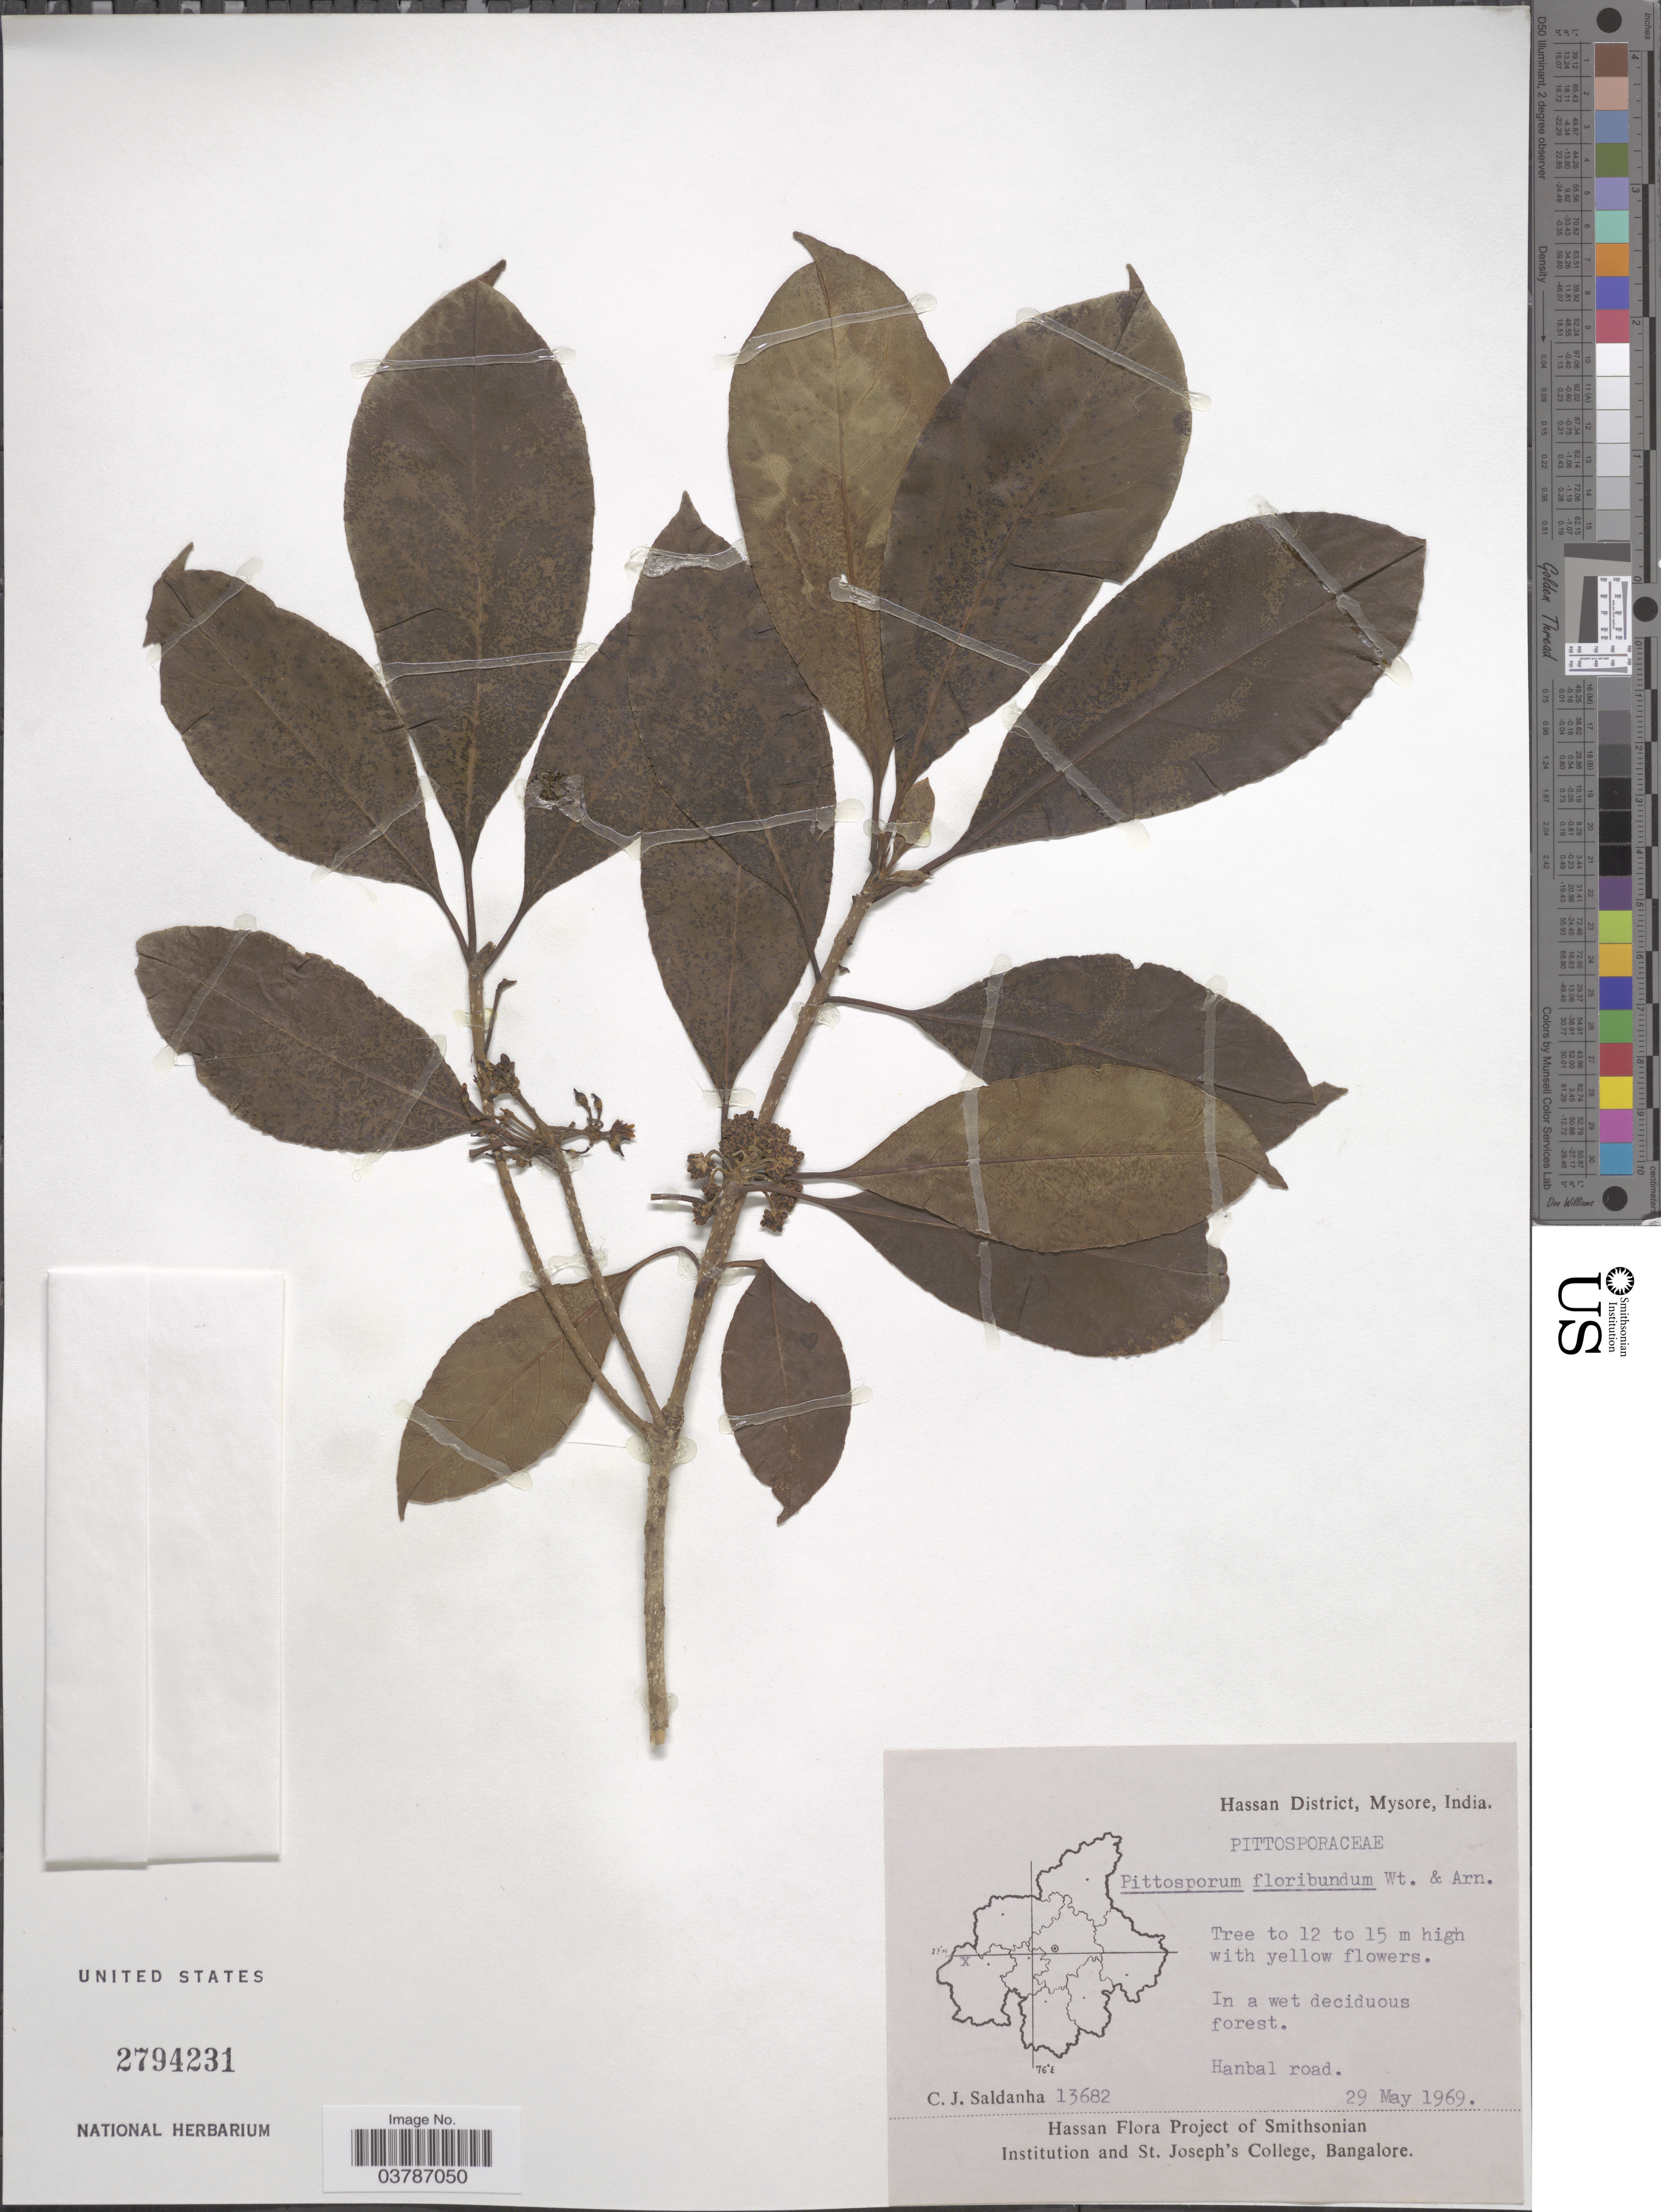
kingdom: Plantae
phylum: Tracheophyta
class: Magnoliopsida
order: Apiales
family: Pittosporaceae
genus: Pittosporum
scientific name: Pittosporum floribundum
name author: Wight & Arn.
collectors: C. J. Saldanha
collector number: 13682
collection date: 1969-05-29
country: India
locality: Hassan District, Mysore. Hanbal road.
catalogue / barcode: US 2794231